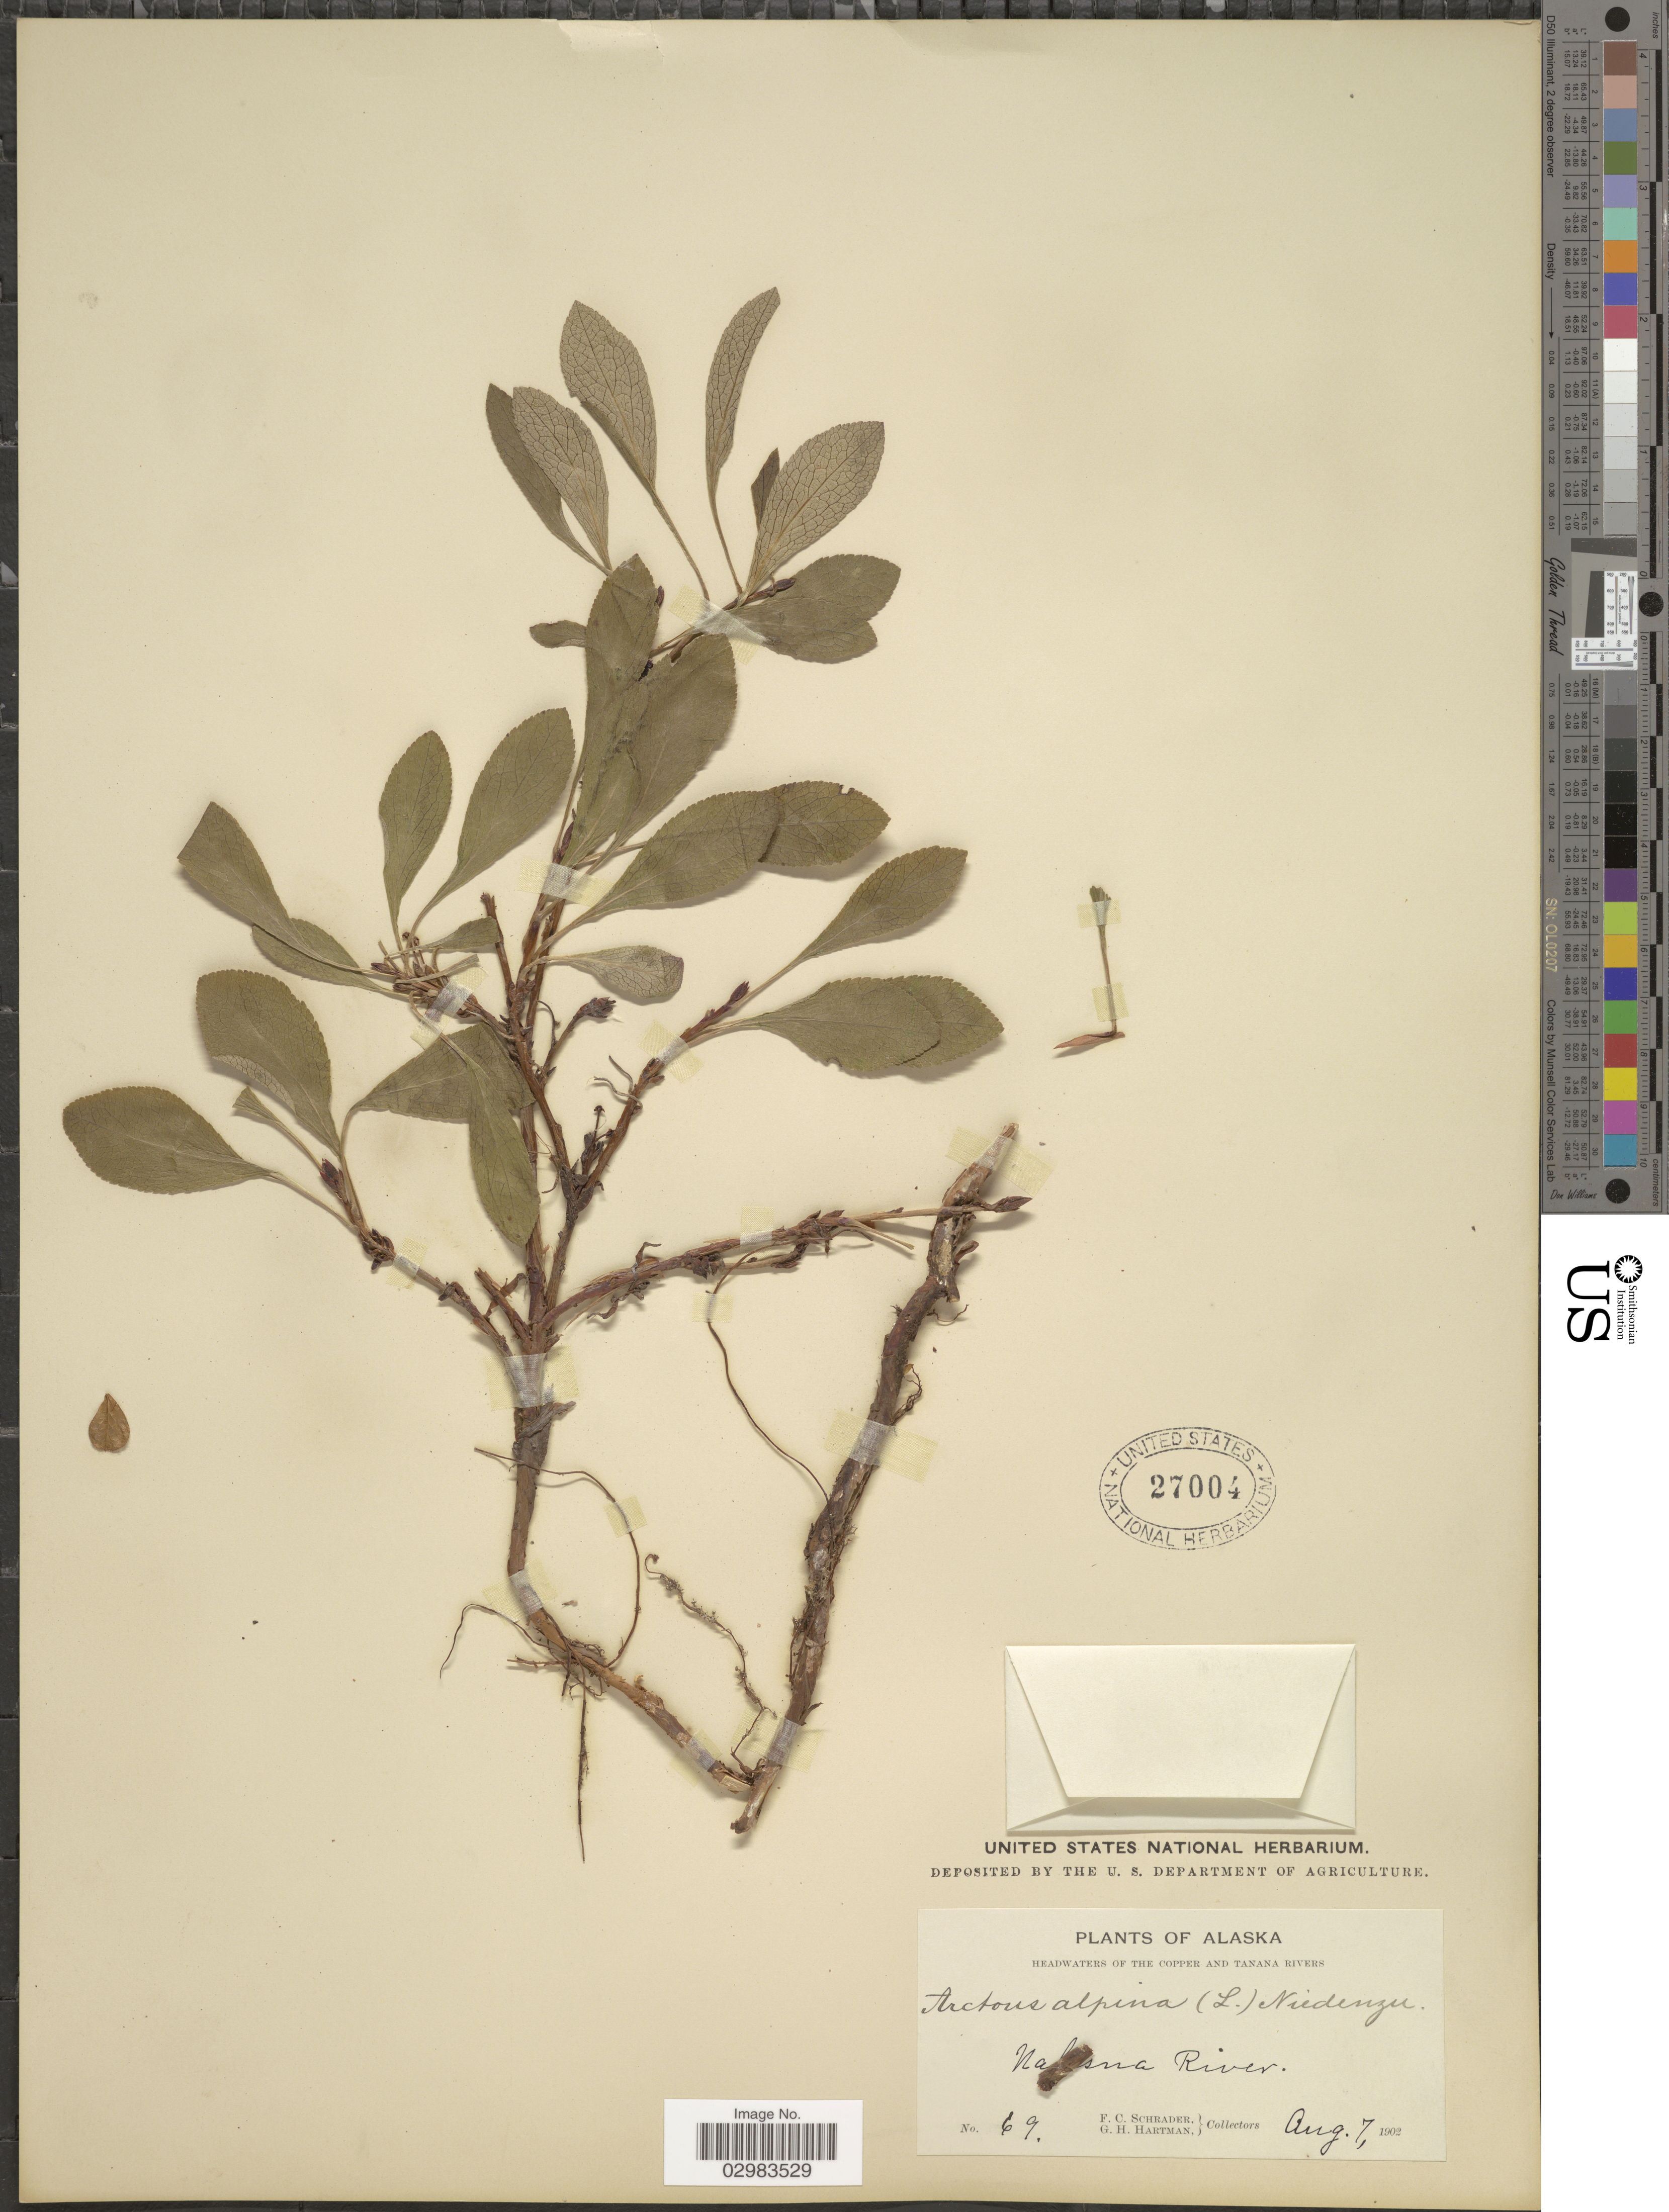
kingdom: Plantae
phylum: Tracheophyta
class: Magnoliopsida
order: Ericales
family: Ericaceae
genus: Arctostaphylos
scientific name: Arctostaphylos alpina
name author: (L.) Spreng.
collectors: F. C. Schrader & G. H. Hartman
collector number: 69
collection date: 1902-08-07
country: United States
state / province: Alaska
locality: Headwaters of The Copper and Tanana River, Nabesna River.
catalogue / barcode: US 27004